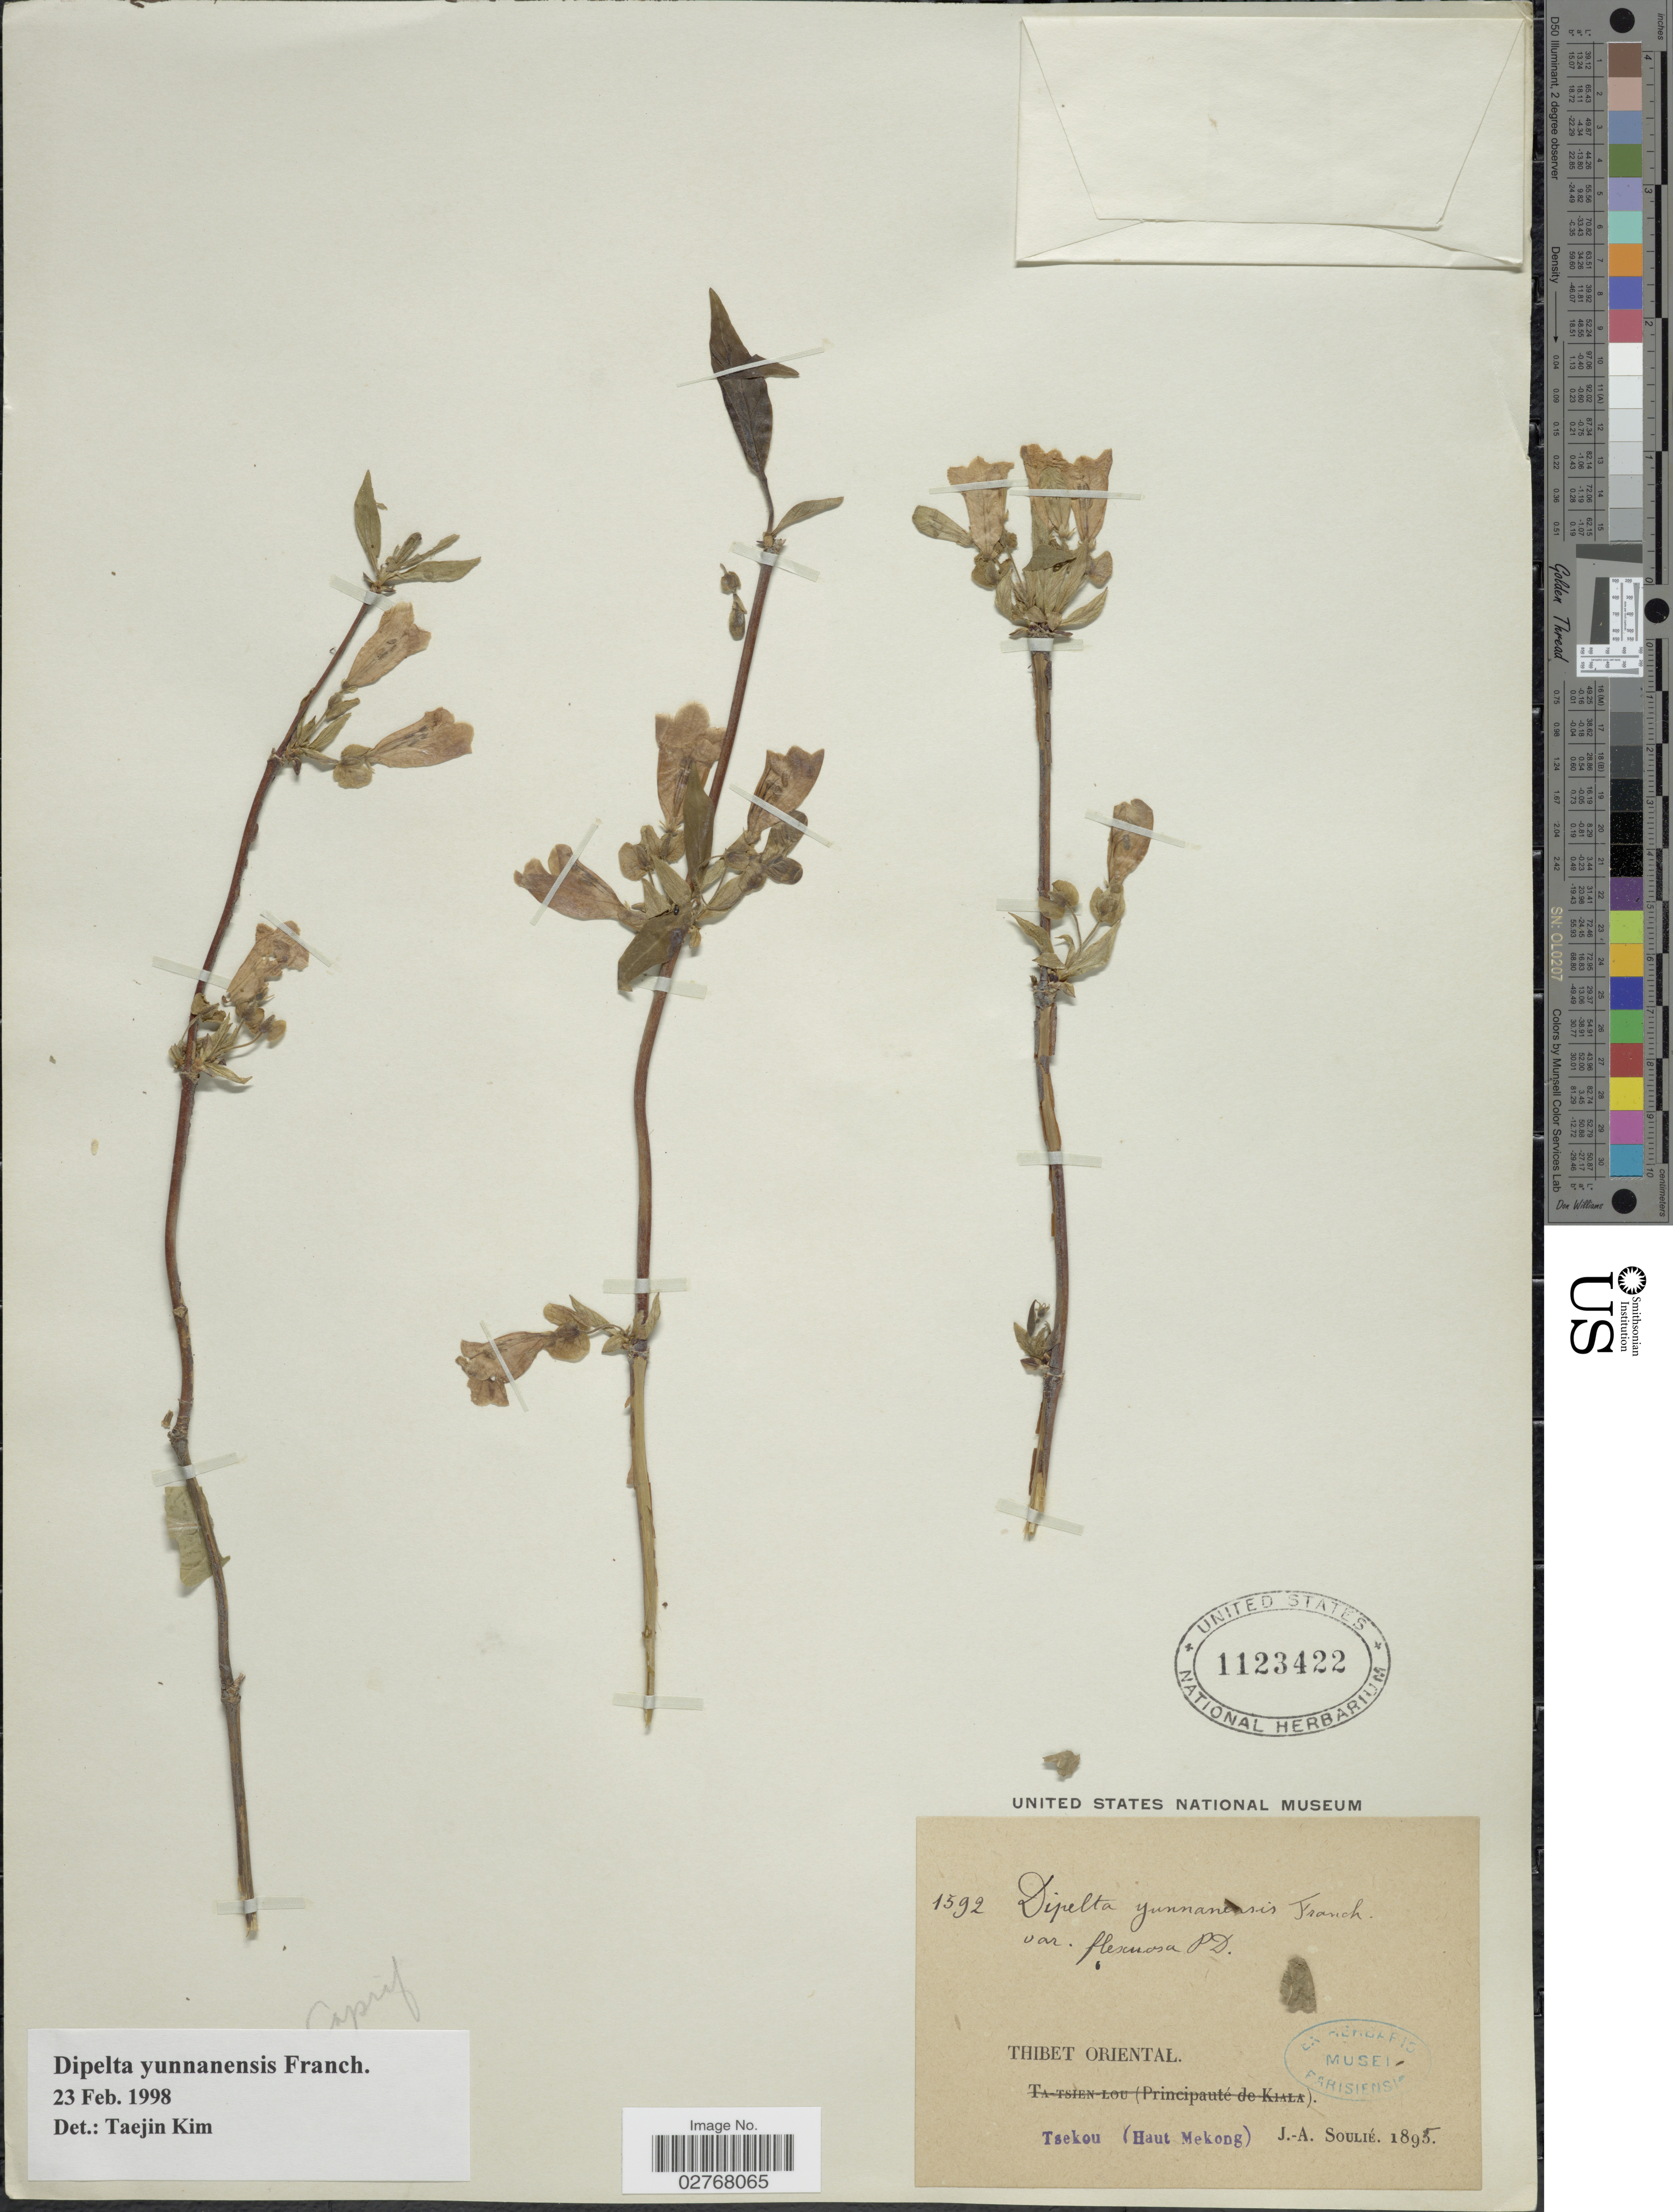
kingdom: Plantae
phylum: Tracheophyta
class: Magnoliopsida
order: Dipsacales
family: Caprifoliaceae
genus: Dipelta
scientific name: Dipelta yunnanensis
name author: Franch.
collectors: J. Soulié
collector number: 1592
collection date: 1895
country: China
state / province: Xizang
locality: Thibet Oriental, Tsekou (Haut Mekong).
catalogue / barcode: US 1123422